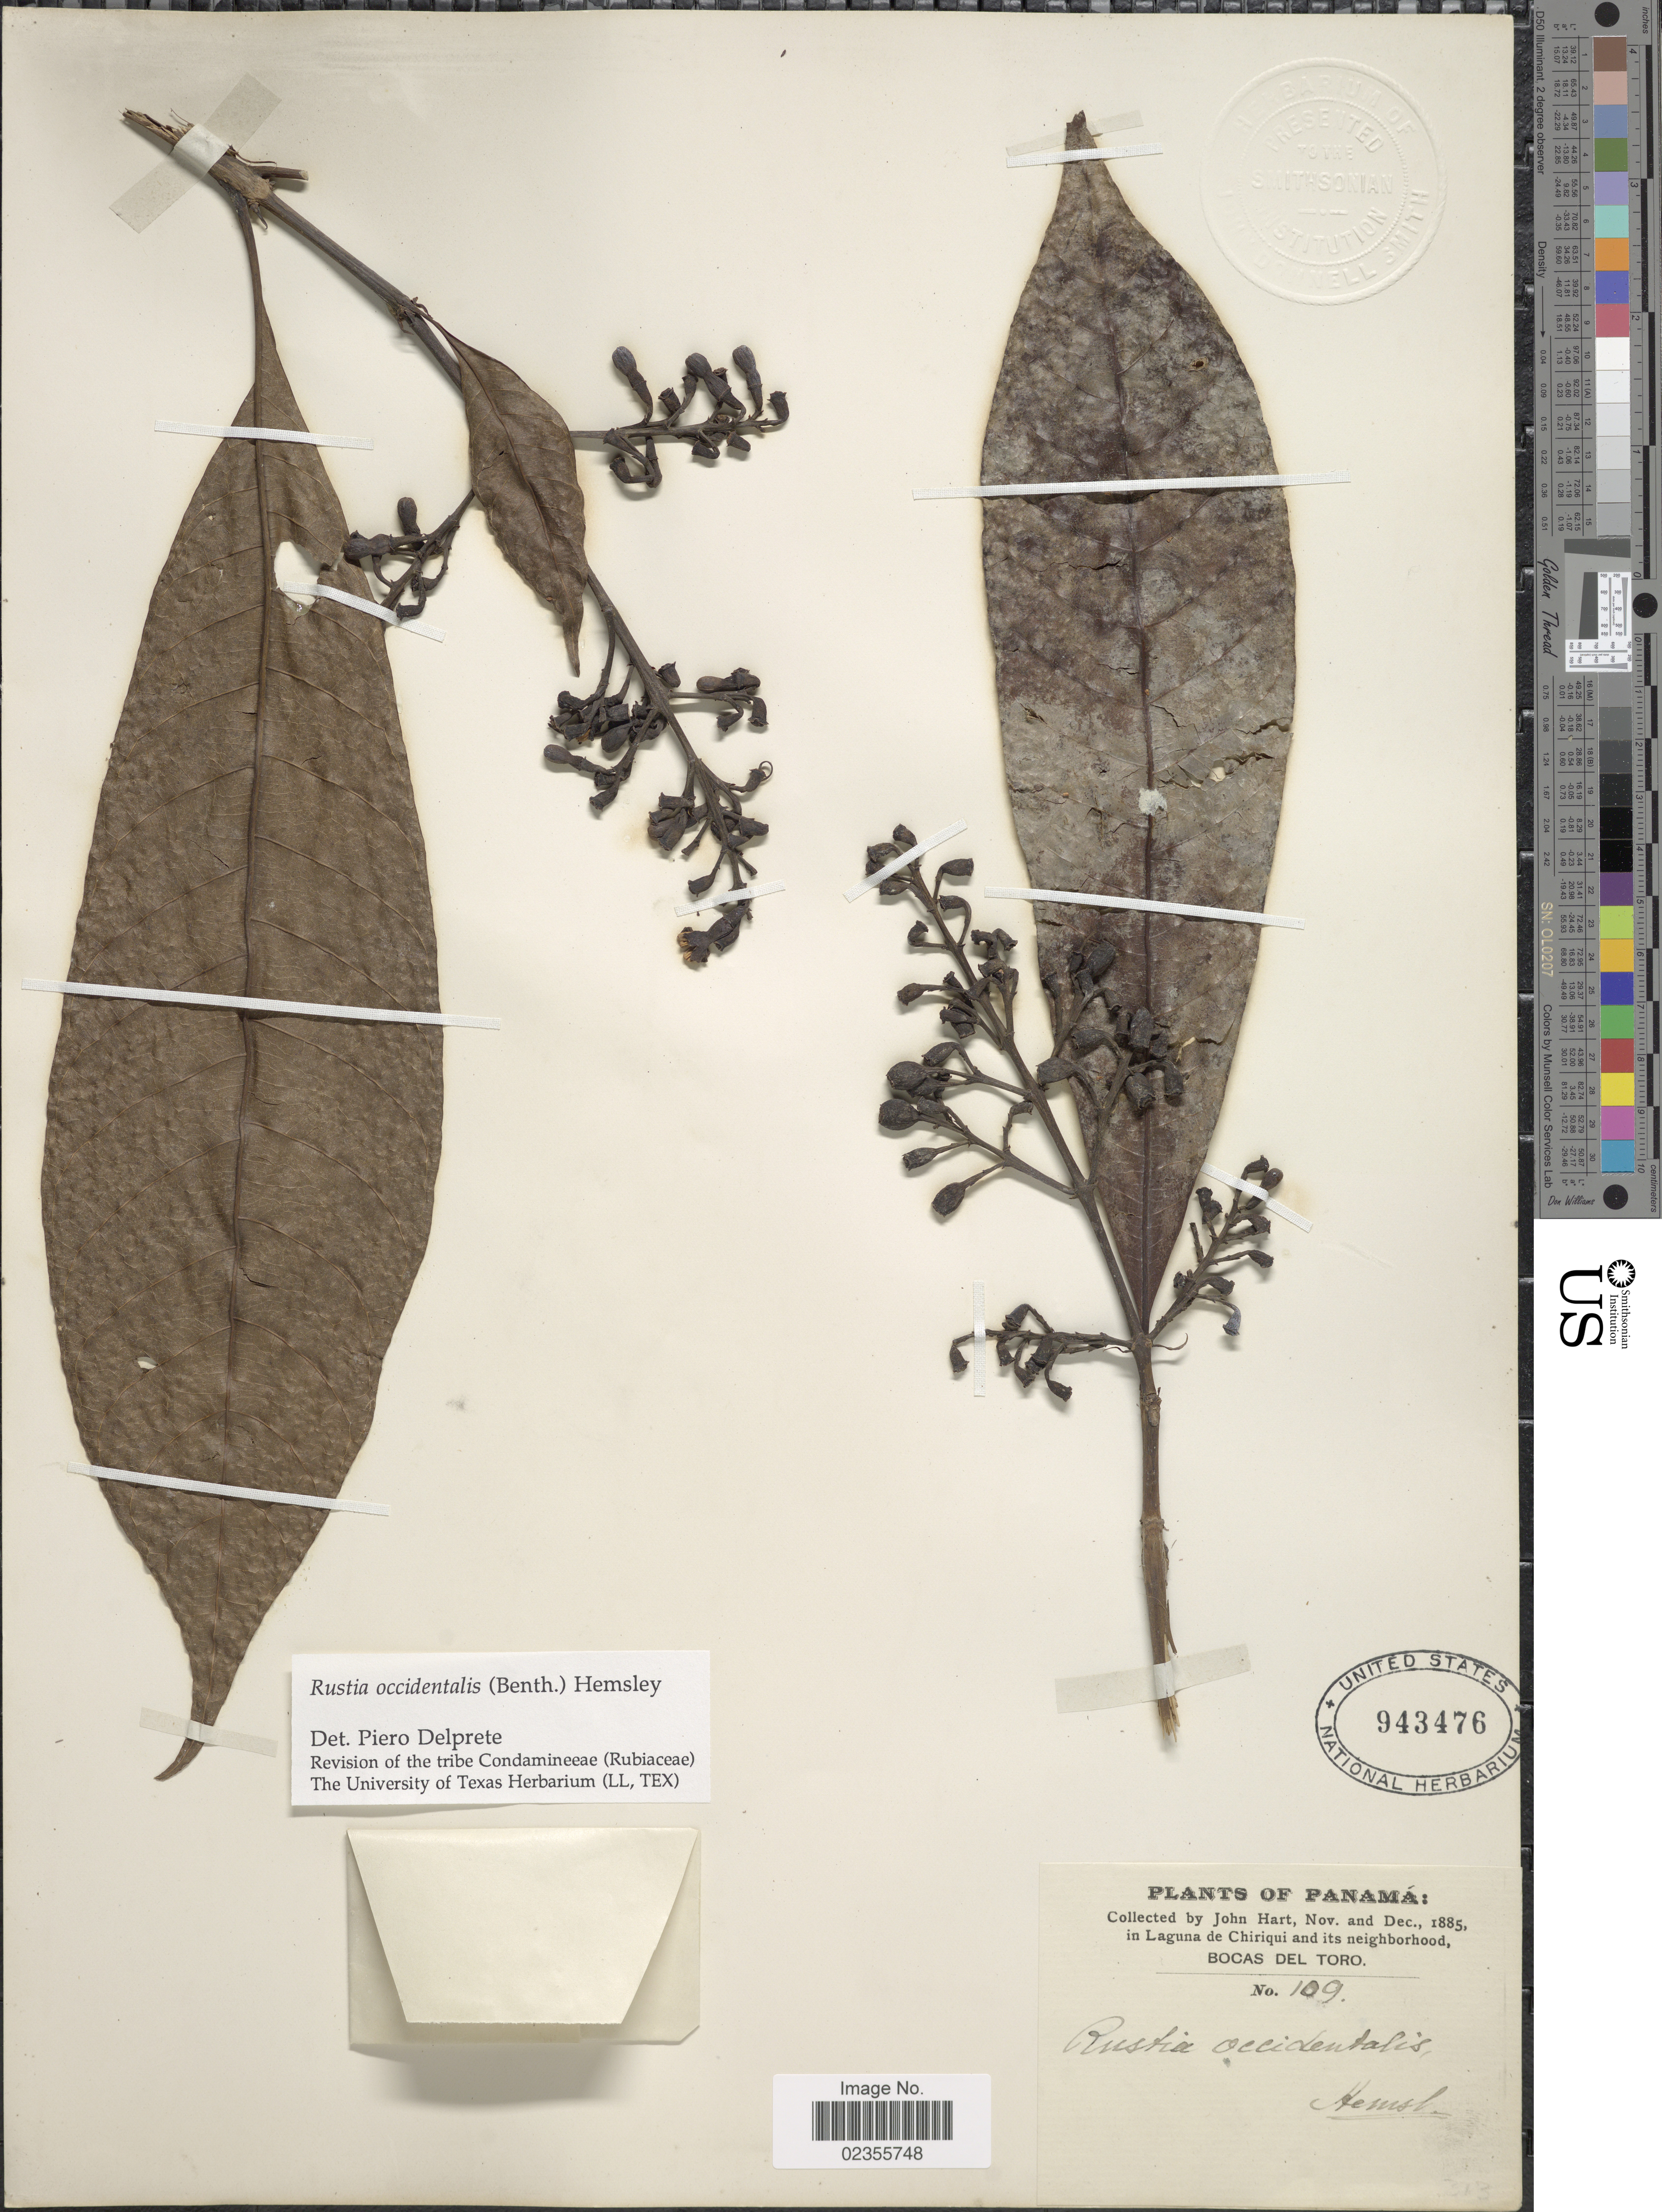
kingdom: Plantae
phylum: Tracheophyta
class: Magnoliopsida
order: Gentianales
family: Rubiaceae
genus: Rustia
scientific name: Rustia occidentalis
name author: (Benth.) Hemsl.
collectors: J. H. Hart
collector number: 109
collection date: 1885-11/1885-12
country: Panama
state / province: Bocas del Toro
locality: In Laguna de Chiriqui and its neighborhood.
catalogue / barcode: US 943476